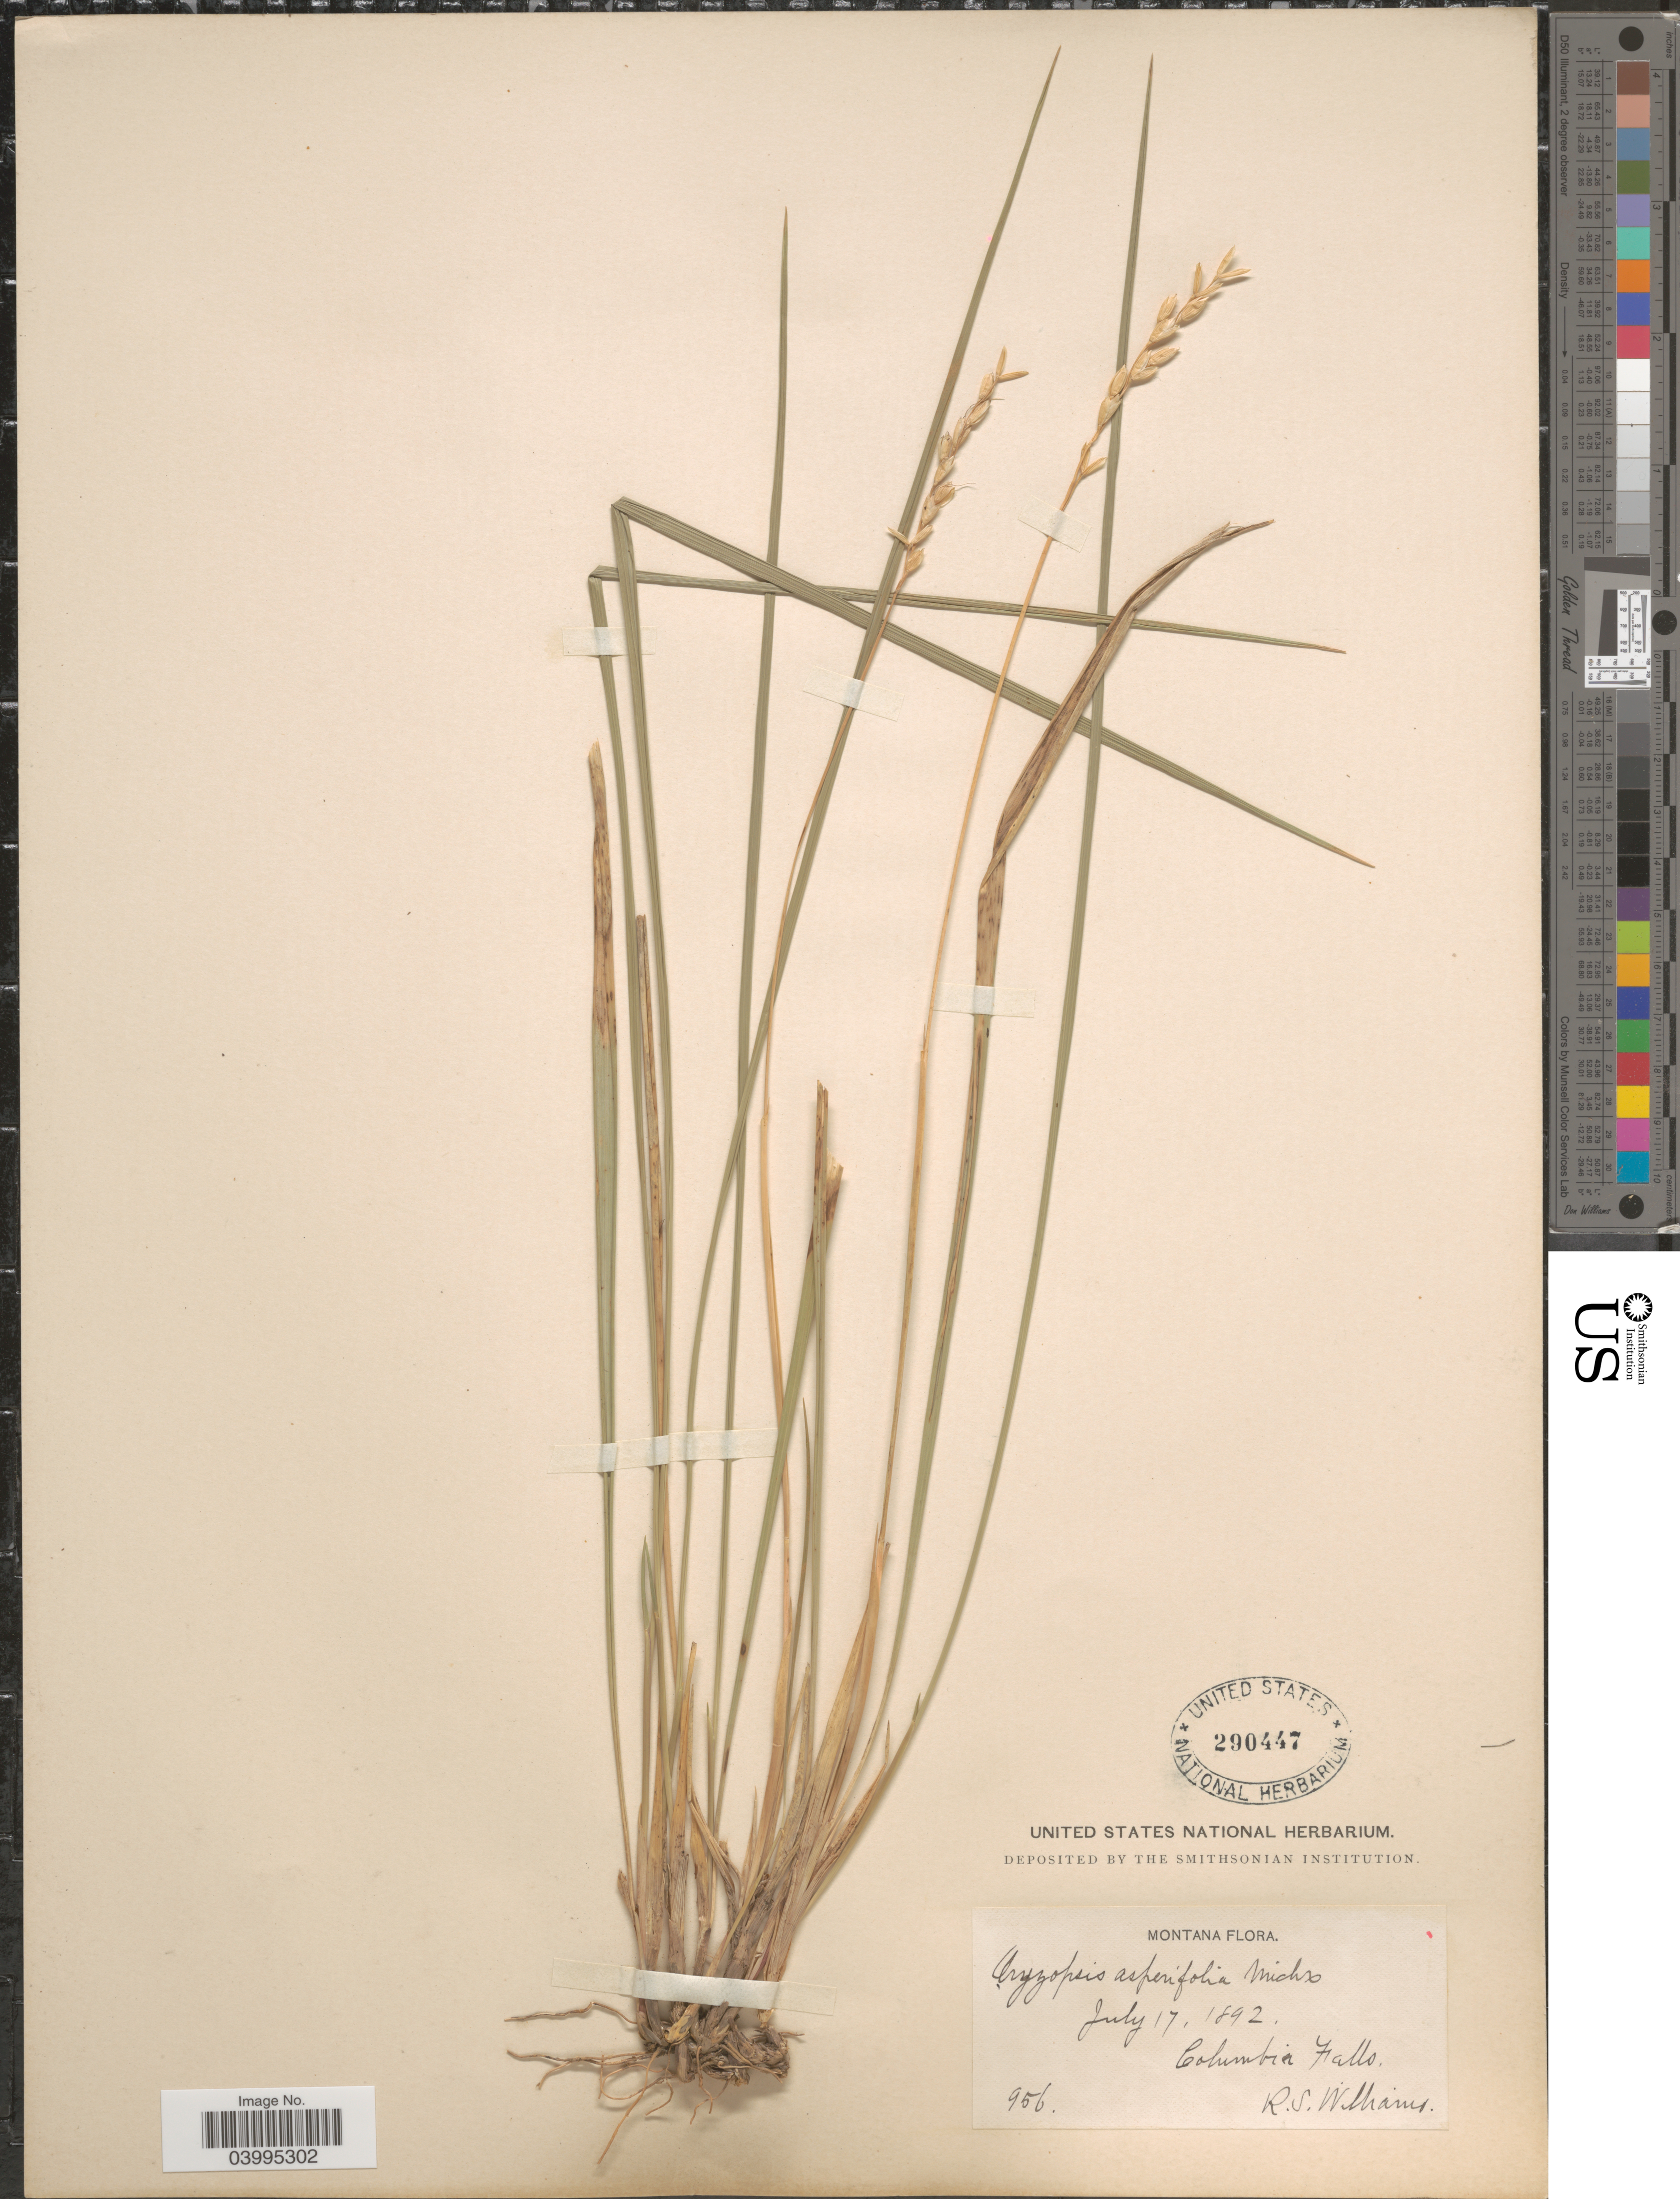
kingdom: Plantae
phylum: Tracheophyta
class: Liliopsida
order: Poales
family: Poaceae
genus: Oryzopsis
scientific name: Oryzopsis asperifolia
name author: Michx.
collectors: R. S. Williams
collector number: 956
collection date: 1892-07-17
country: United States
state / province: Montana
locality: Columbia Falls.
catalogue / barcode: US 290447